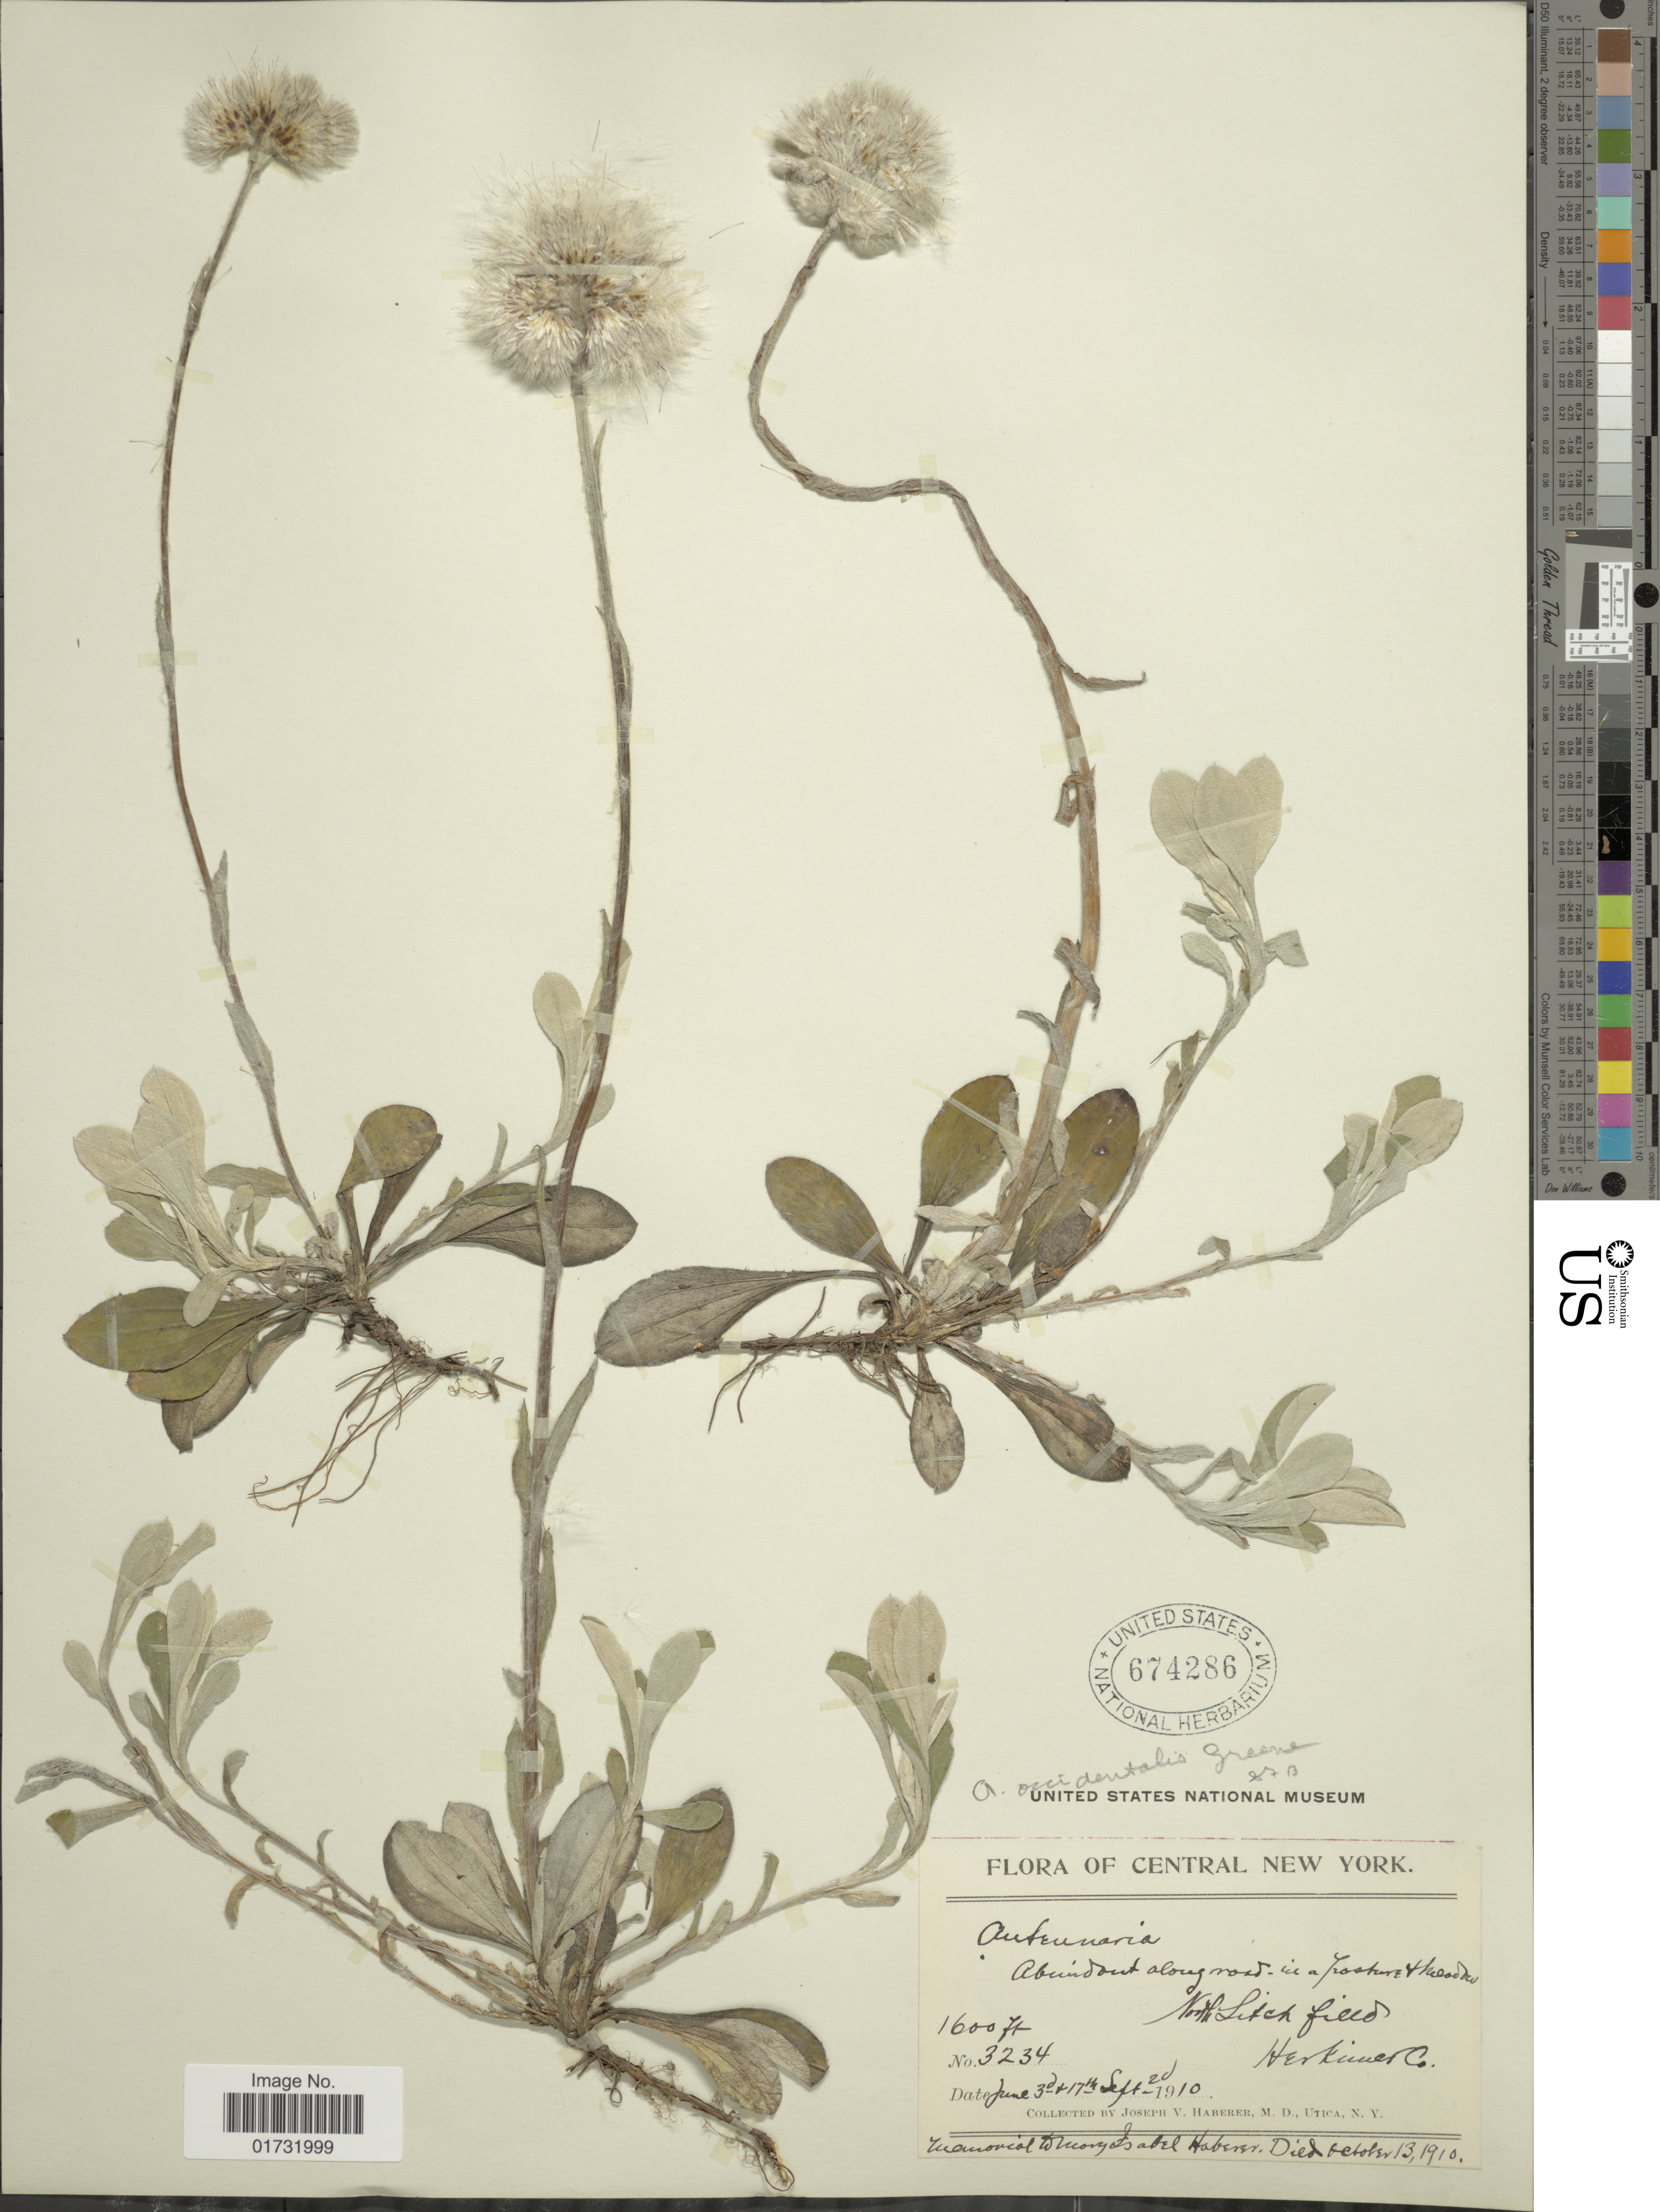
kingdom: Plantae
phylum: Tracheophyta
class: Magnoliopsida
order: Asterales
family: Asteraceae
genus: Antennaria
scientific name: Antennaria occidentalis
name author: Greene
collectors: J. V. Haberer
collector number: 3234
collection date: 1910-06-03/1910-09-02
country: United States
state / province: New York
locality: Central New York. North Sitch Field. Herkimer Co.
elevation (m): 488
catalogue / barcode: US 674286